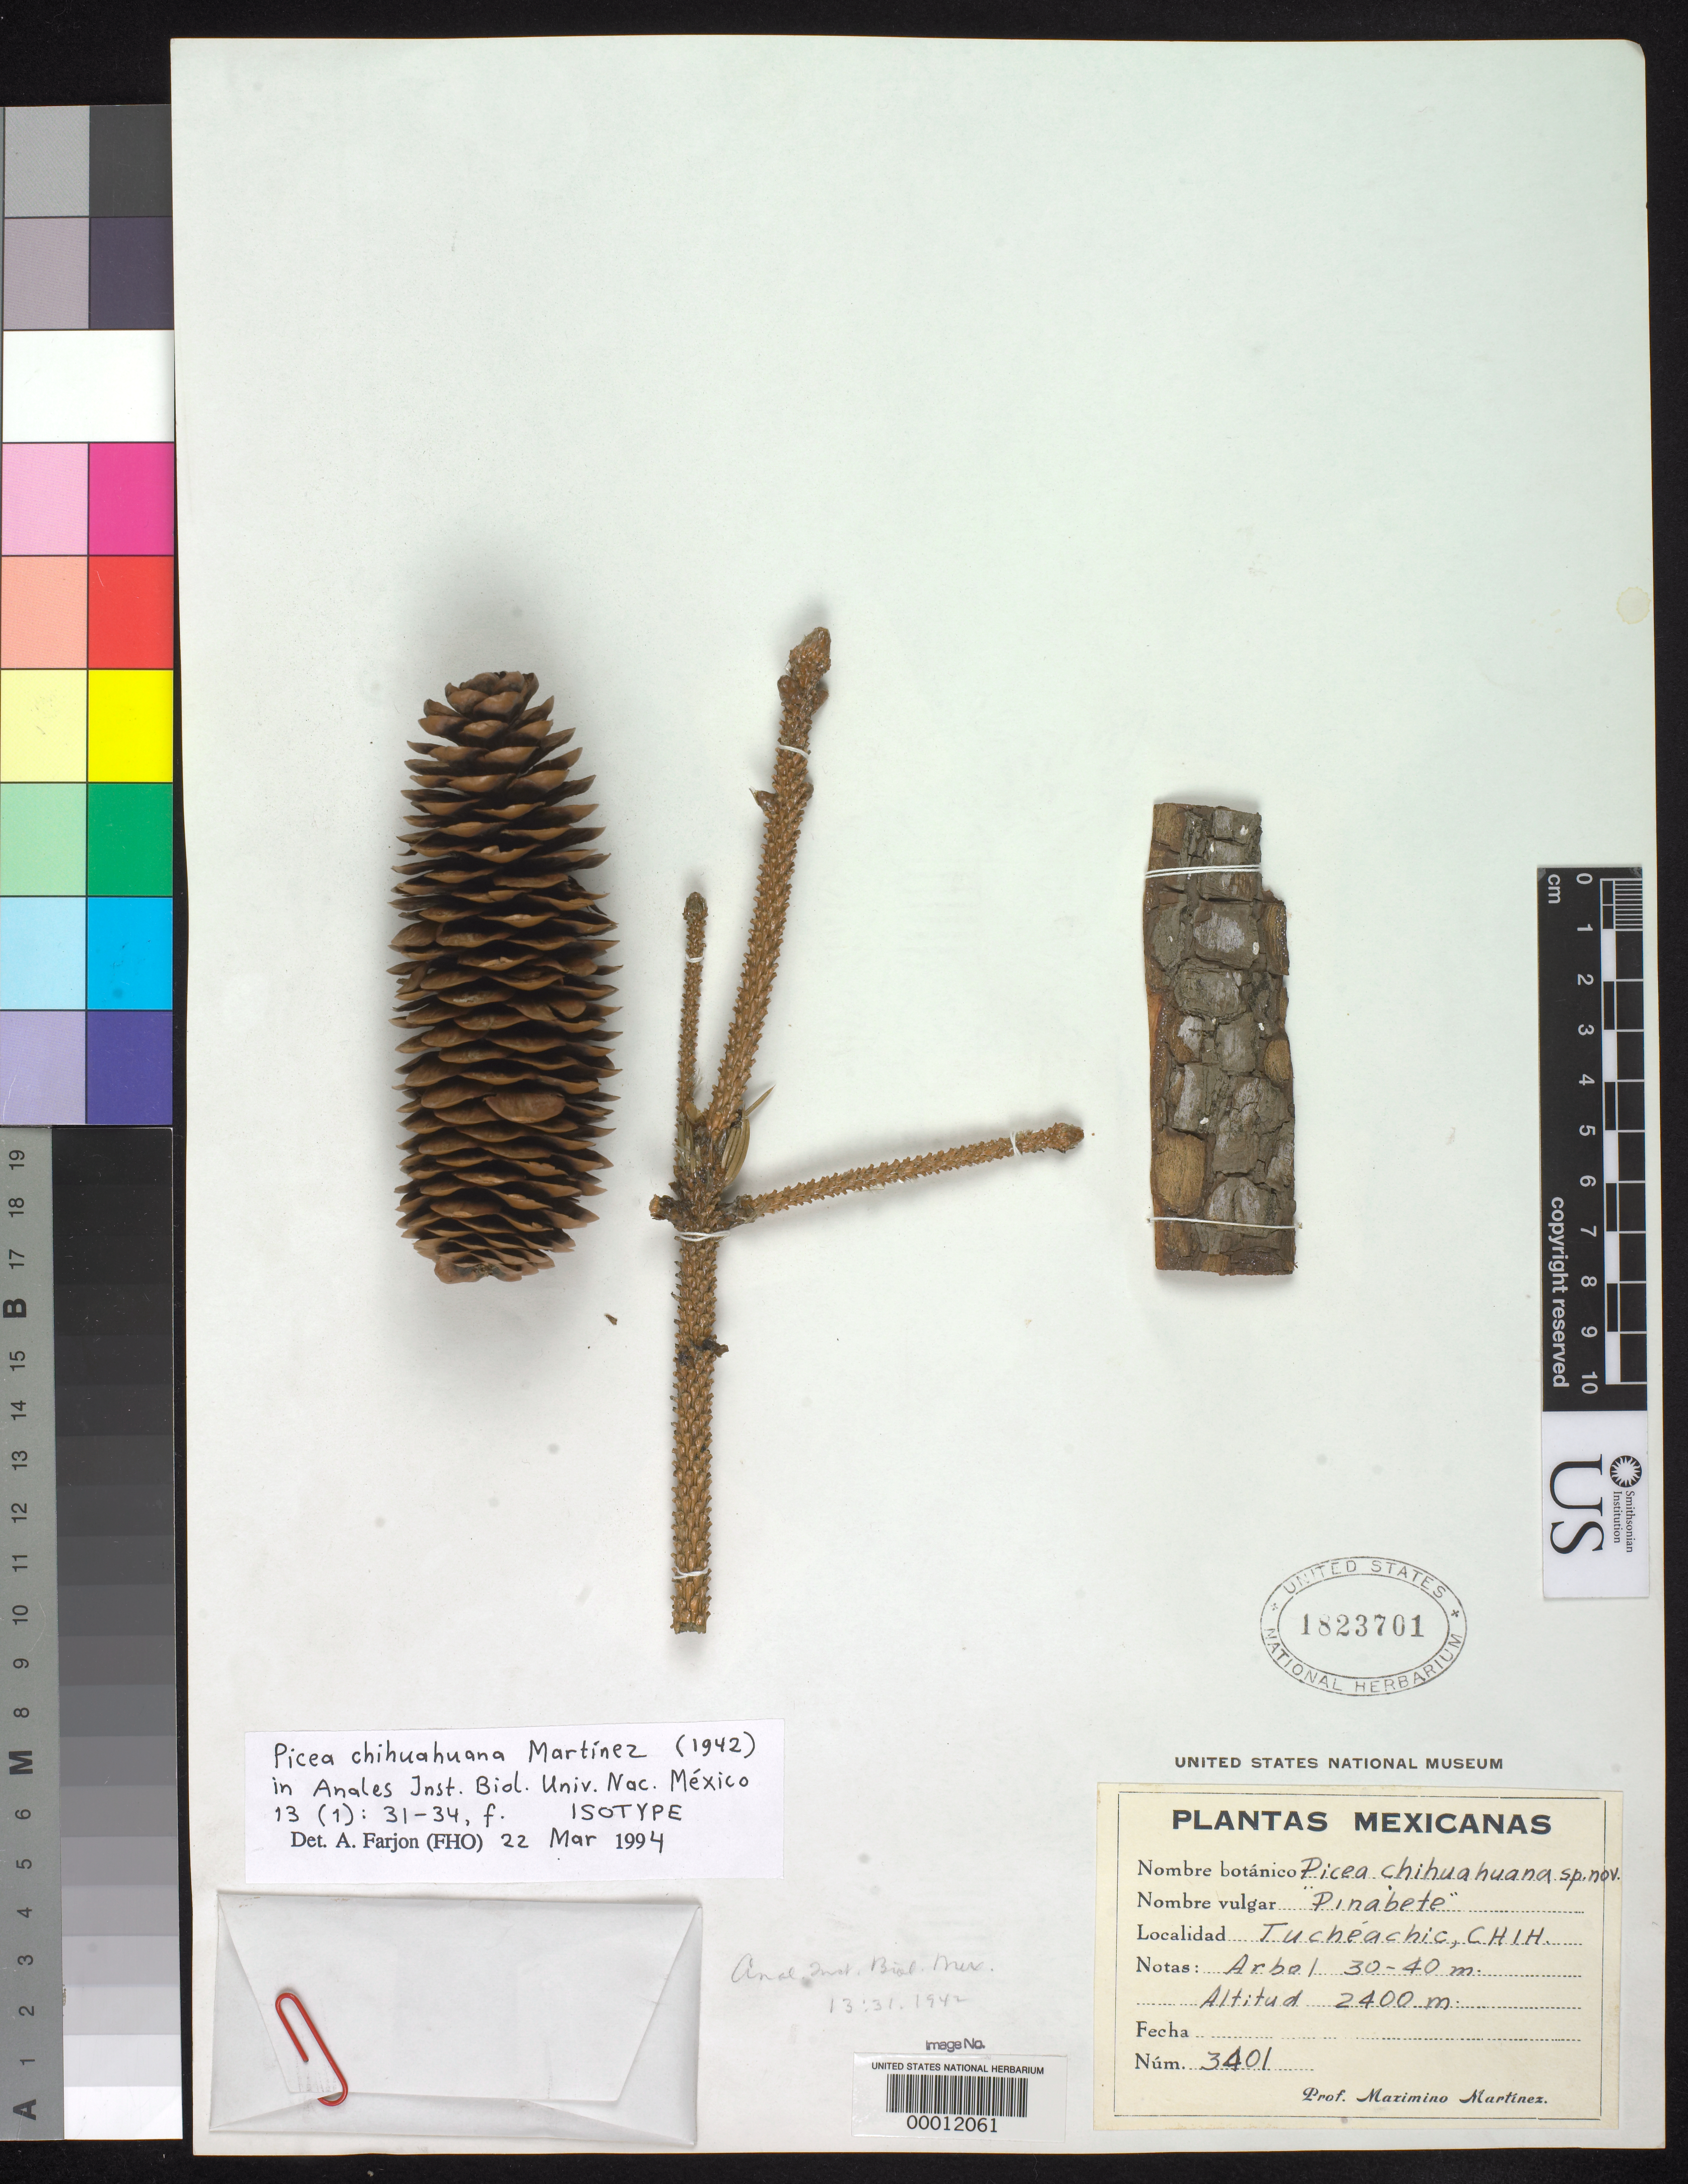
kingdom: Plantae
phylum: Tracheophyta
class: Pinopsida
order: Pinales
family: Pinaceae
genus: Picea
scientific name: Picea chihuahuana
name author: Martínez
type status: Isotype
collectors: M. Martínez M.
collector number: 3401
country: Mexico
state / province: Chihuahua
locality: Tucheachic.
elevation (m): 2400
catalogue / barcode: US 1823701